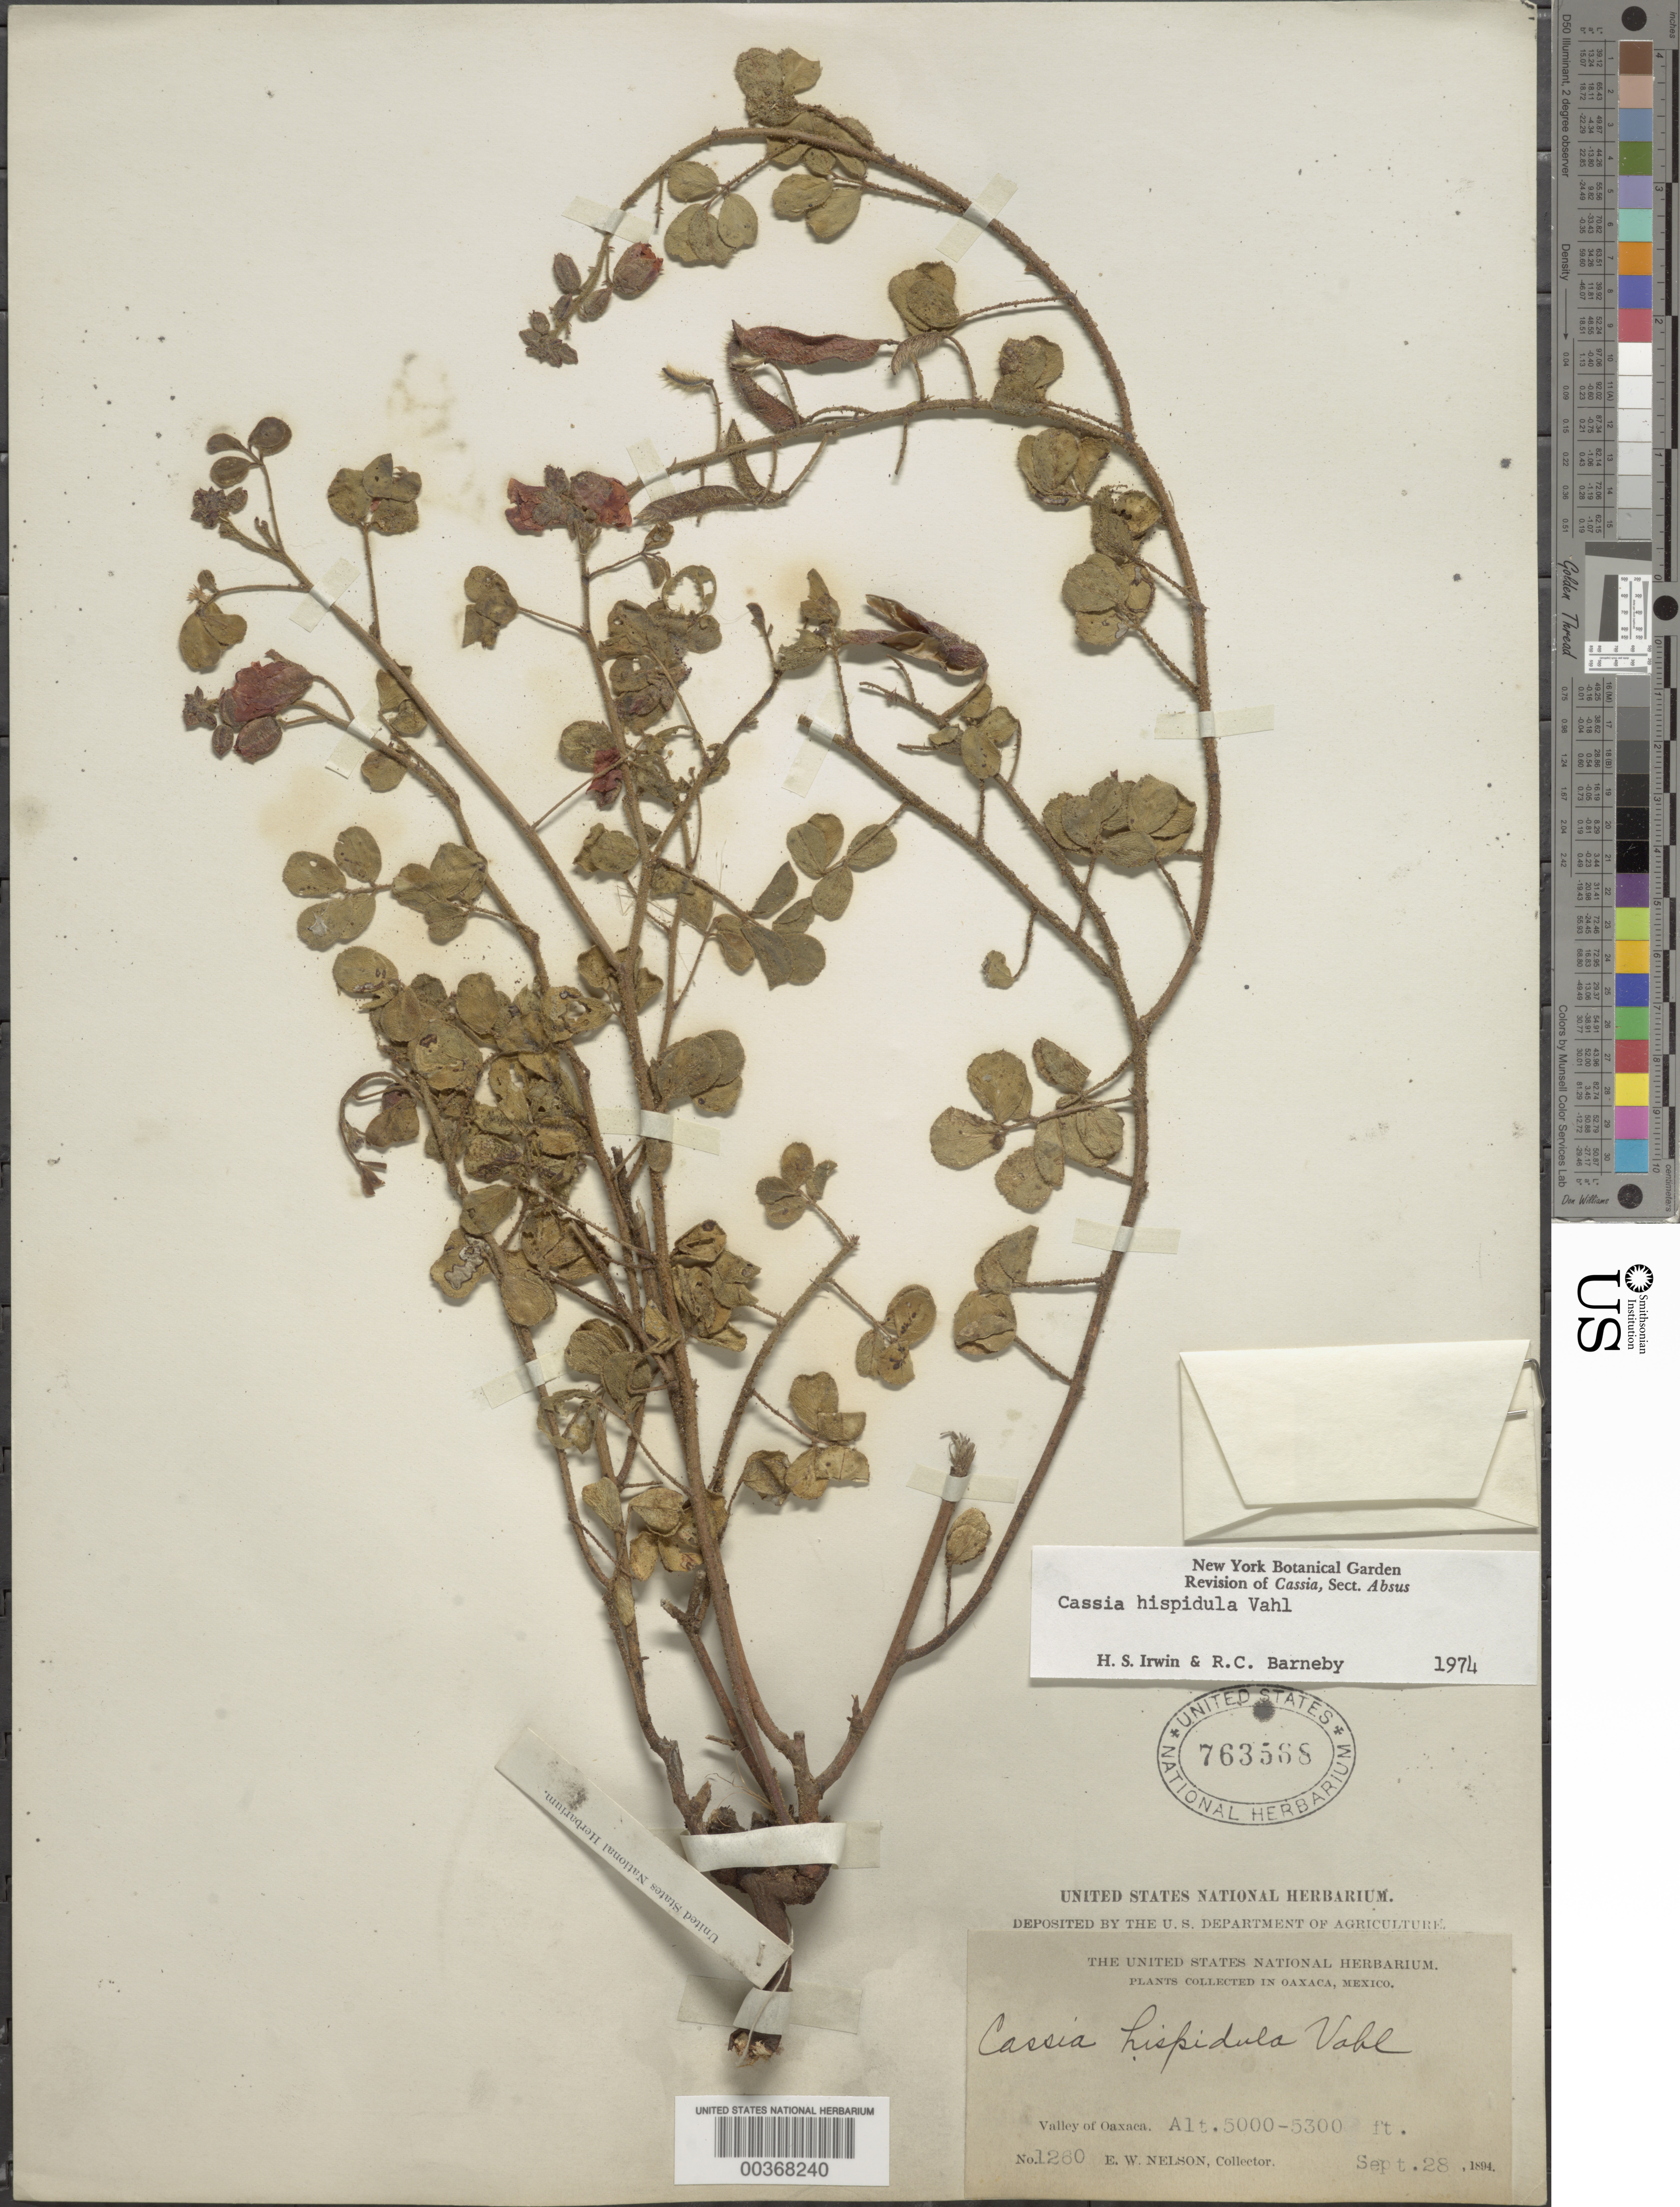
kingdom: Plantae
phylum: Tracheophyta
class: Magnoliopsida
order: Fabales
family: Fabaceae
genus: Chamaecrista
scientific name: Chamaecrista hispidula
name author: (Vahl) H.S. Irwin & Barneby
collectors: E. W. Nelson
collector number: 1260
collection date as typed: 28 Sep 1894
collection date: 1894-09-28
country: Mexico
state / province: Oaxaca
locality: Valley of Oaxaca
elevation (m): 1524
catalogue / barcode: US 763568